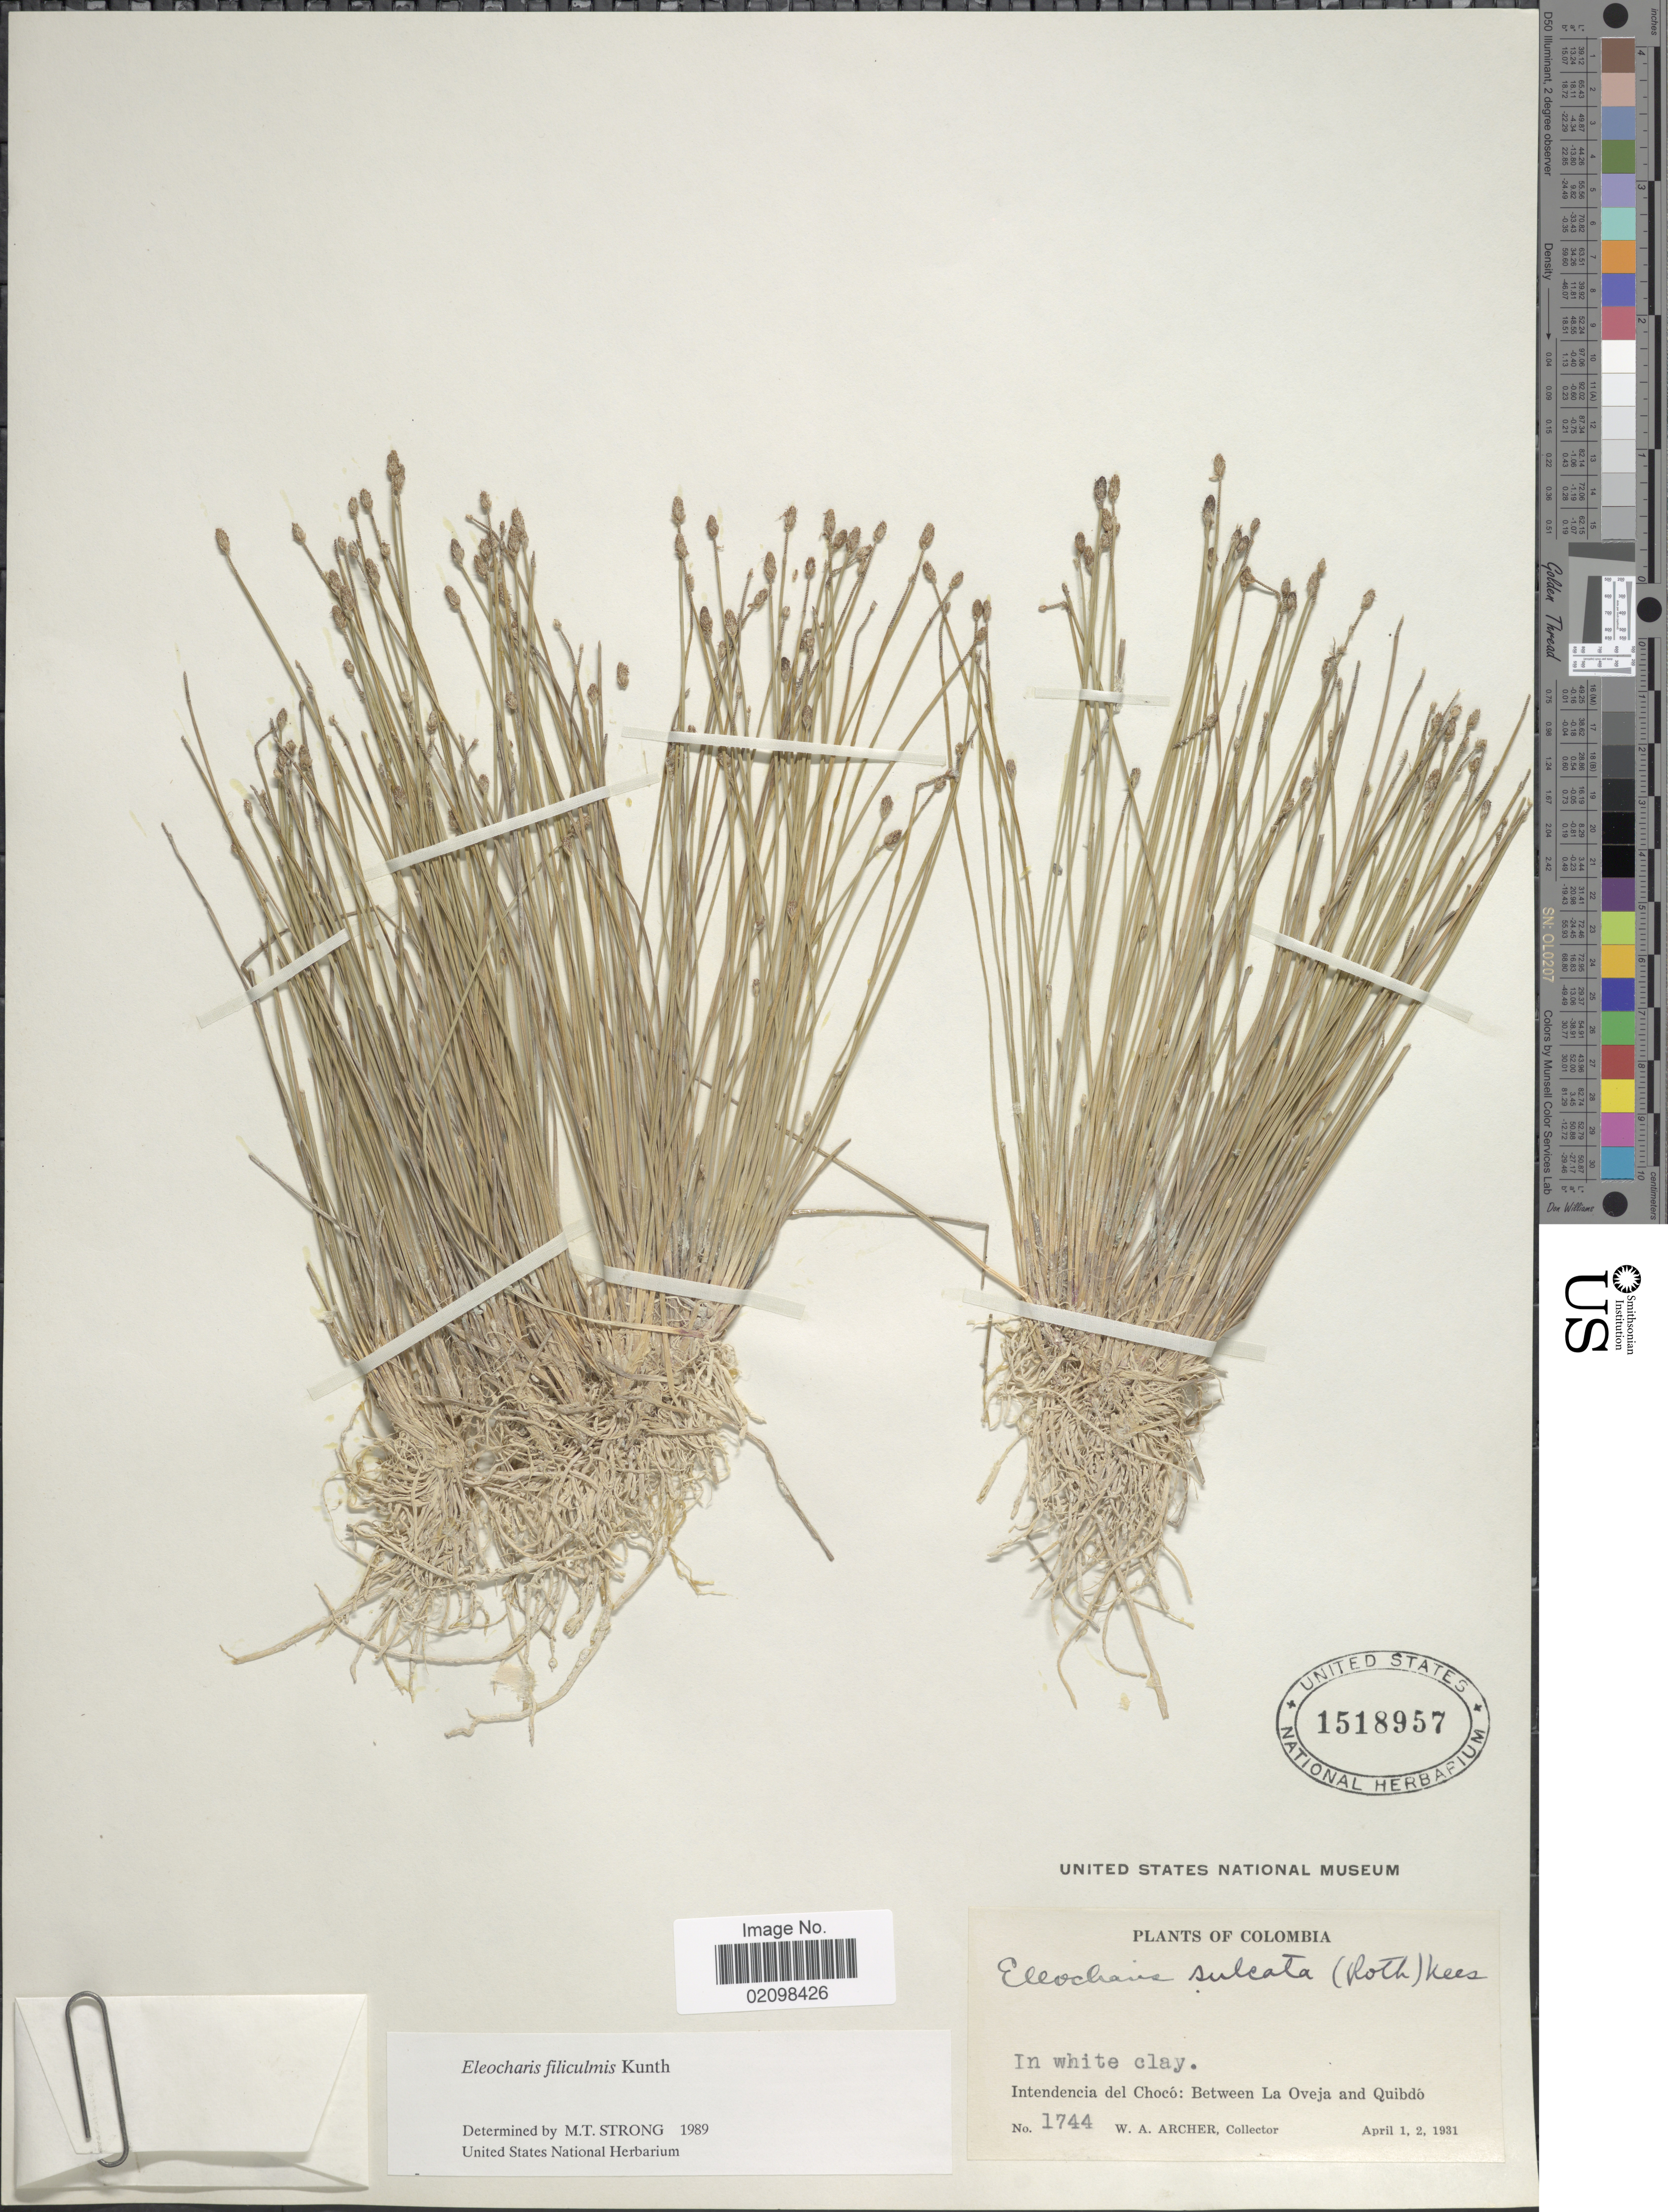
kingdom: Plantae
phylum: Tracheophyta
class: Liliopsida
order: Poales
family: Cyperaceae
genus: Eleocharis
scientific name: Eleocharis filiculmis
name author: Kunth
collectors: W. A. Archer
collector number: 1744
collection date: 1931-04-01/1931-04-02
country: Colombia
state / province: Chocó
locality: Between La Oveja and Quibdó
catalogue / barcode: US 1518957